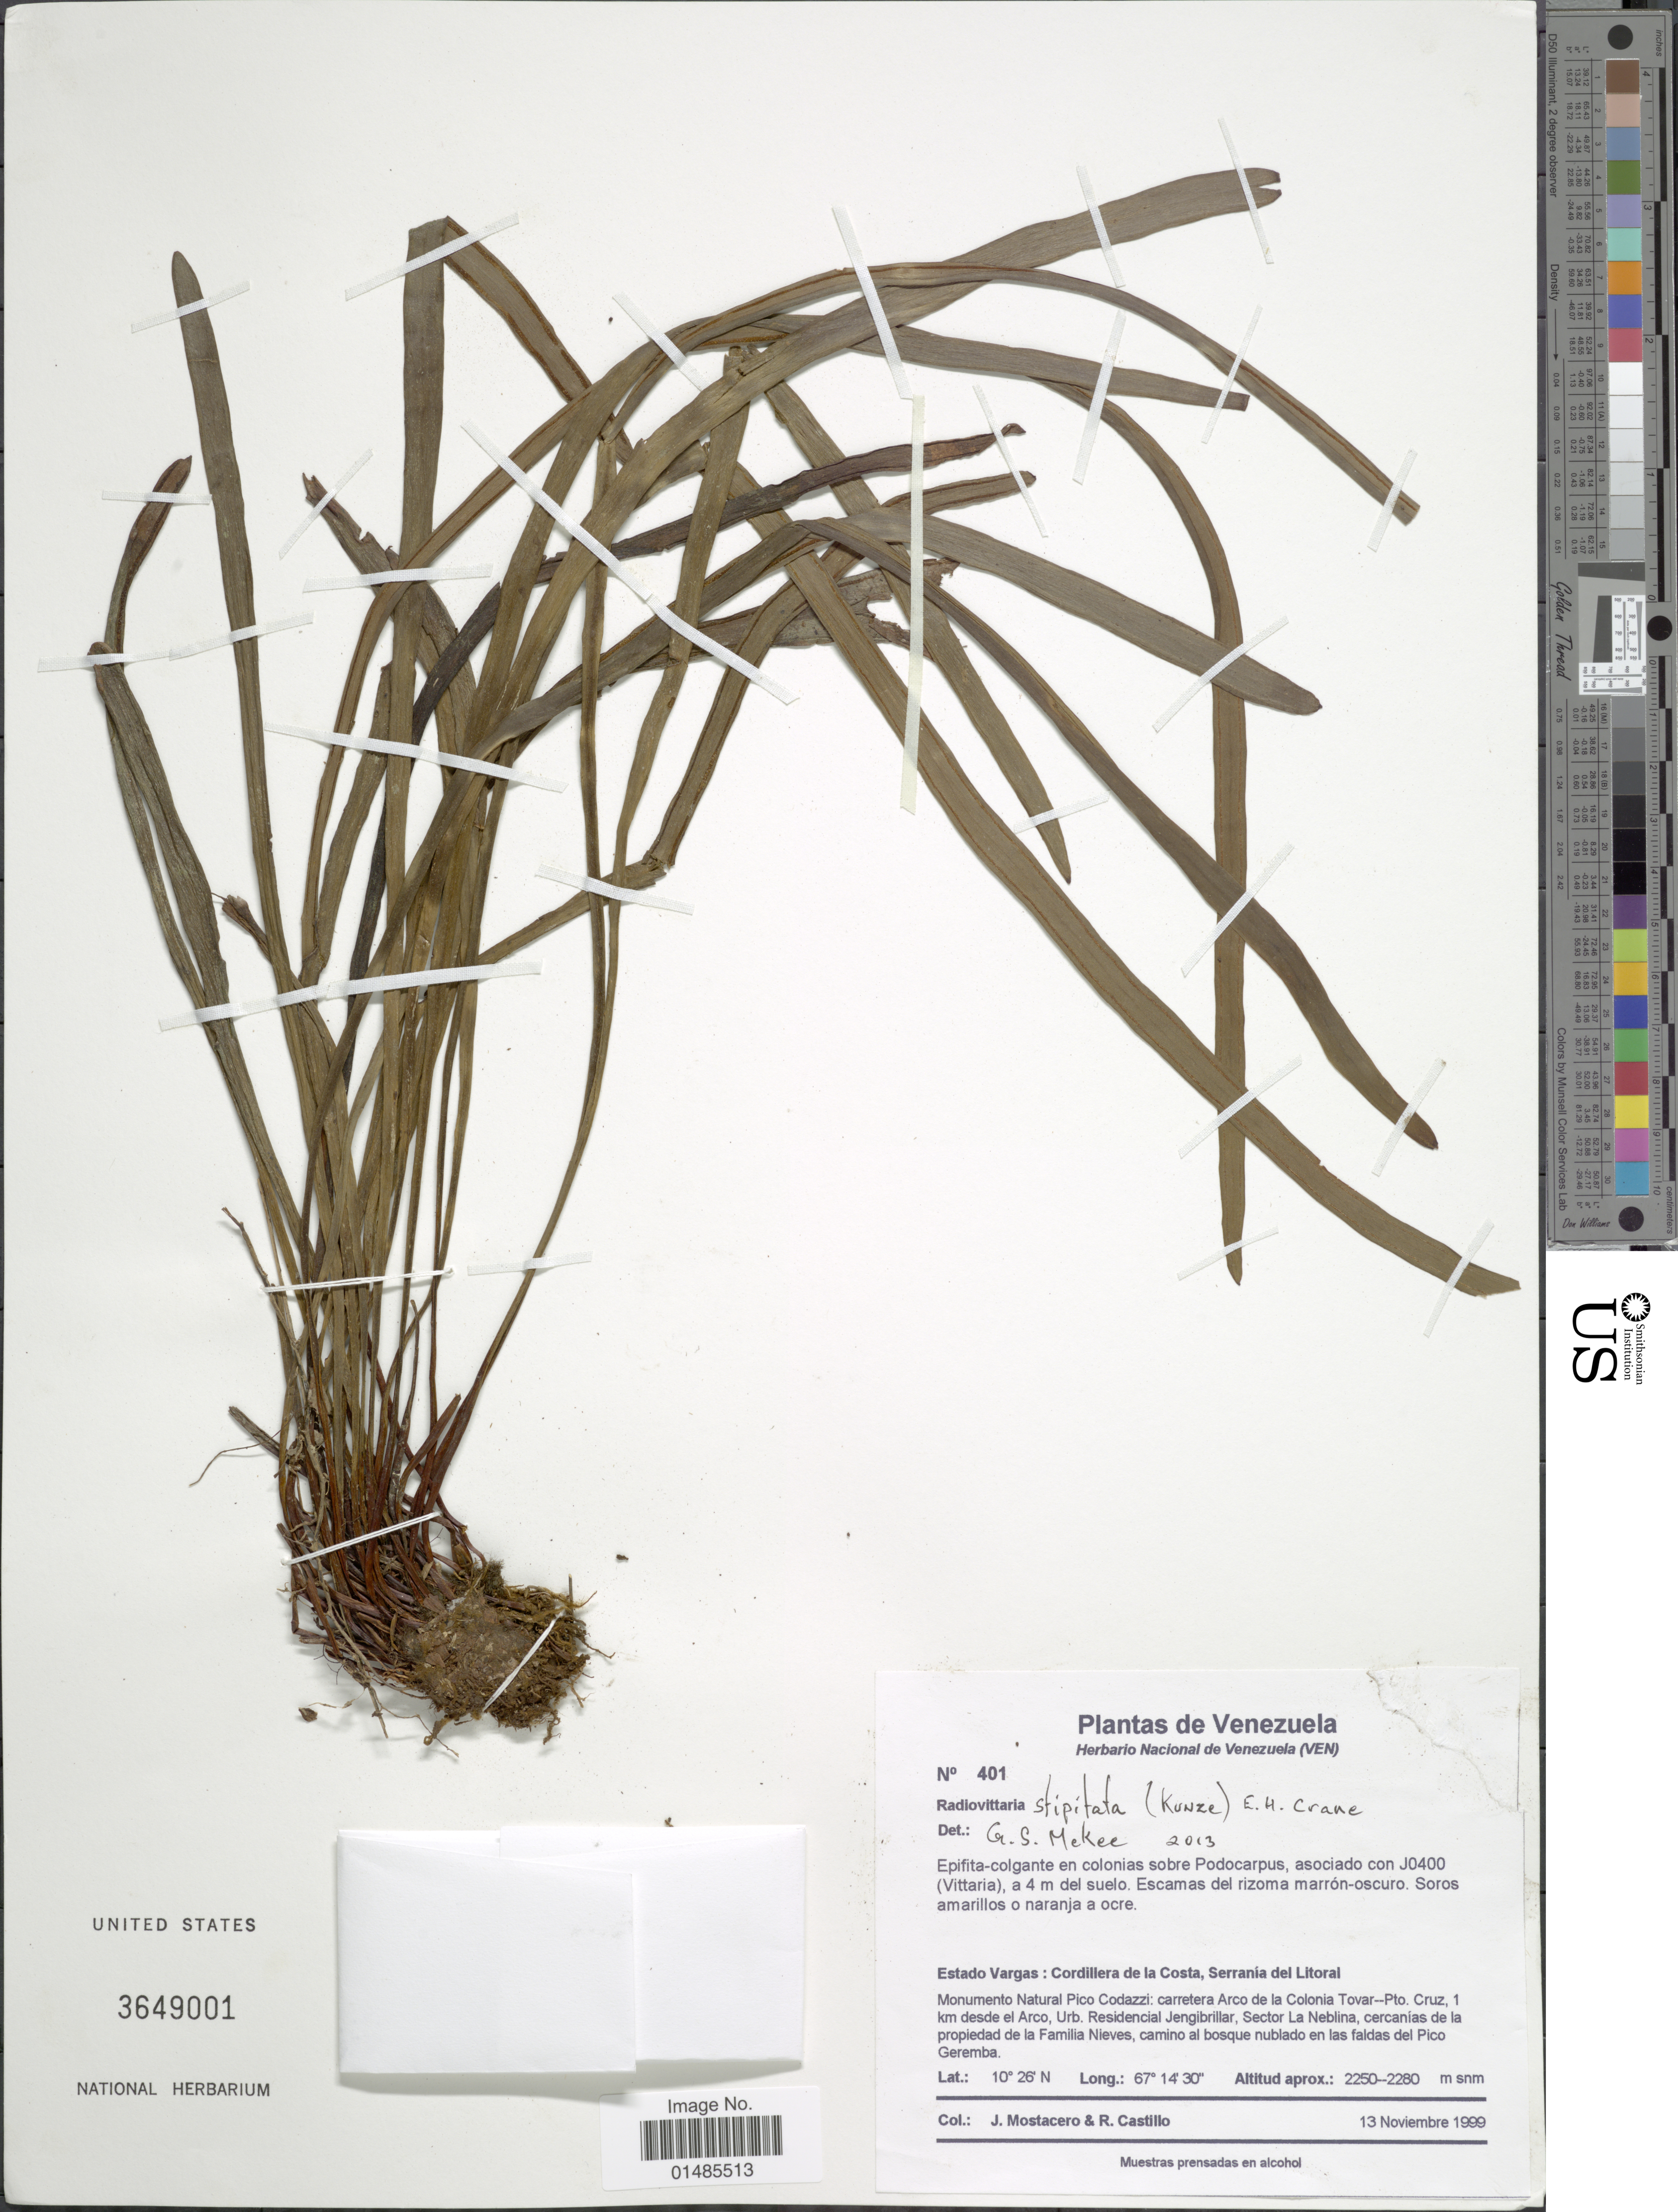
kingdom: Plantae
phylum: Tracheophyta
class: Polypodiopsida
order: Polypodiales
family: Pteridaceae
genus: Radiovittaria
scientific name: Radiovittaria stipitata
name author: (Kunze) E.H. Crane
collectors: J. Mostacero & R. Castillo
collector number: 401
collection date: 1999-11-13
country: Venezuela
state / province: Vargas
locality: Cordillera de la Costa, Serranía del Litoral. Monumento Natural Pico Codazzi: carretera Arco de la Colonia Tovar--Pto. Cruz, 1 km desde el Arco, Urb. Residencial Jengibrillar, Sector La Neblina, cercanias de la propiedad de la Familia Nieves, camino al bosque nublado en las faldas del Pico Geremba.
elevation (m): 2250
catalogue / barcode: US 3649001